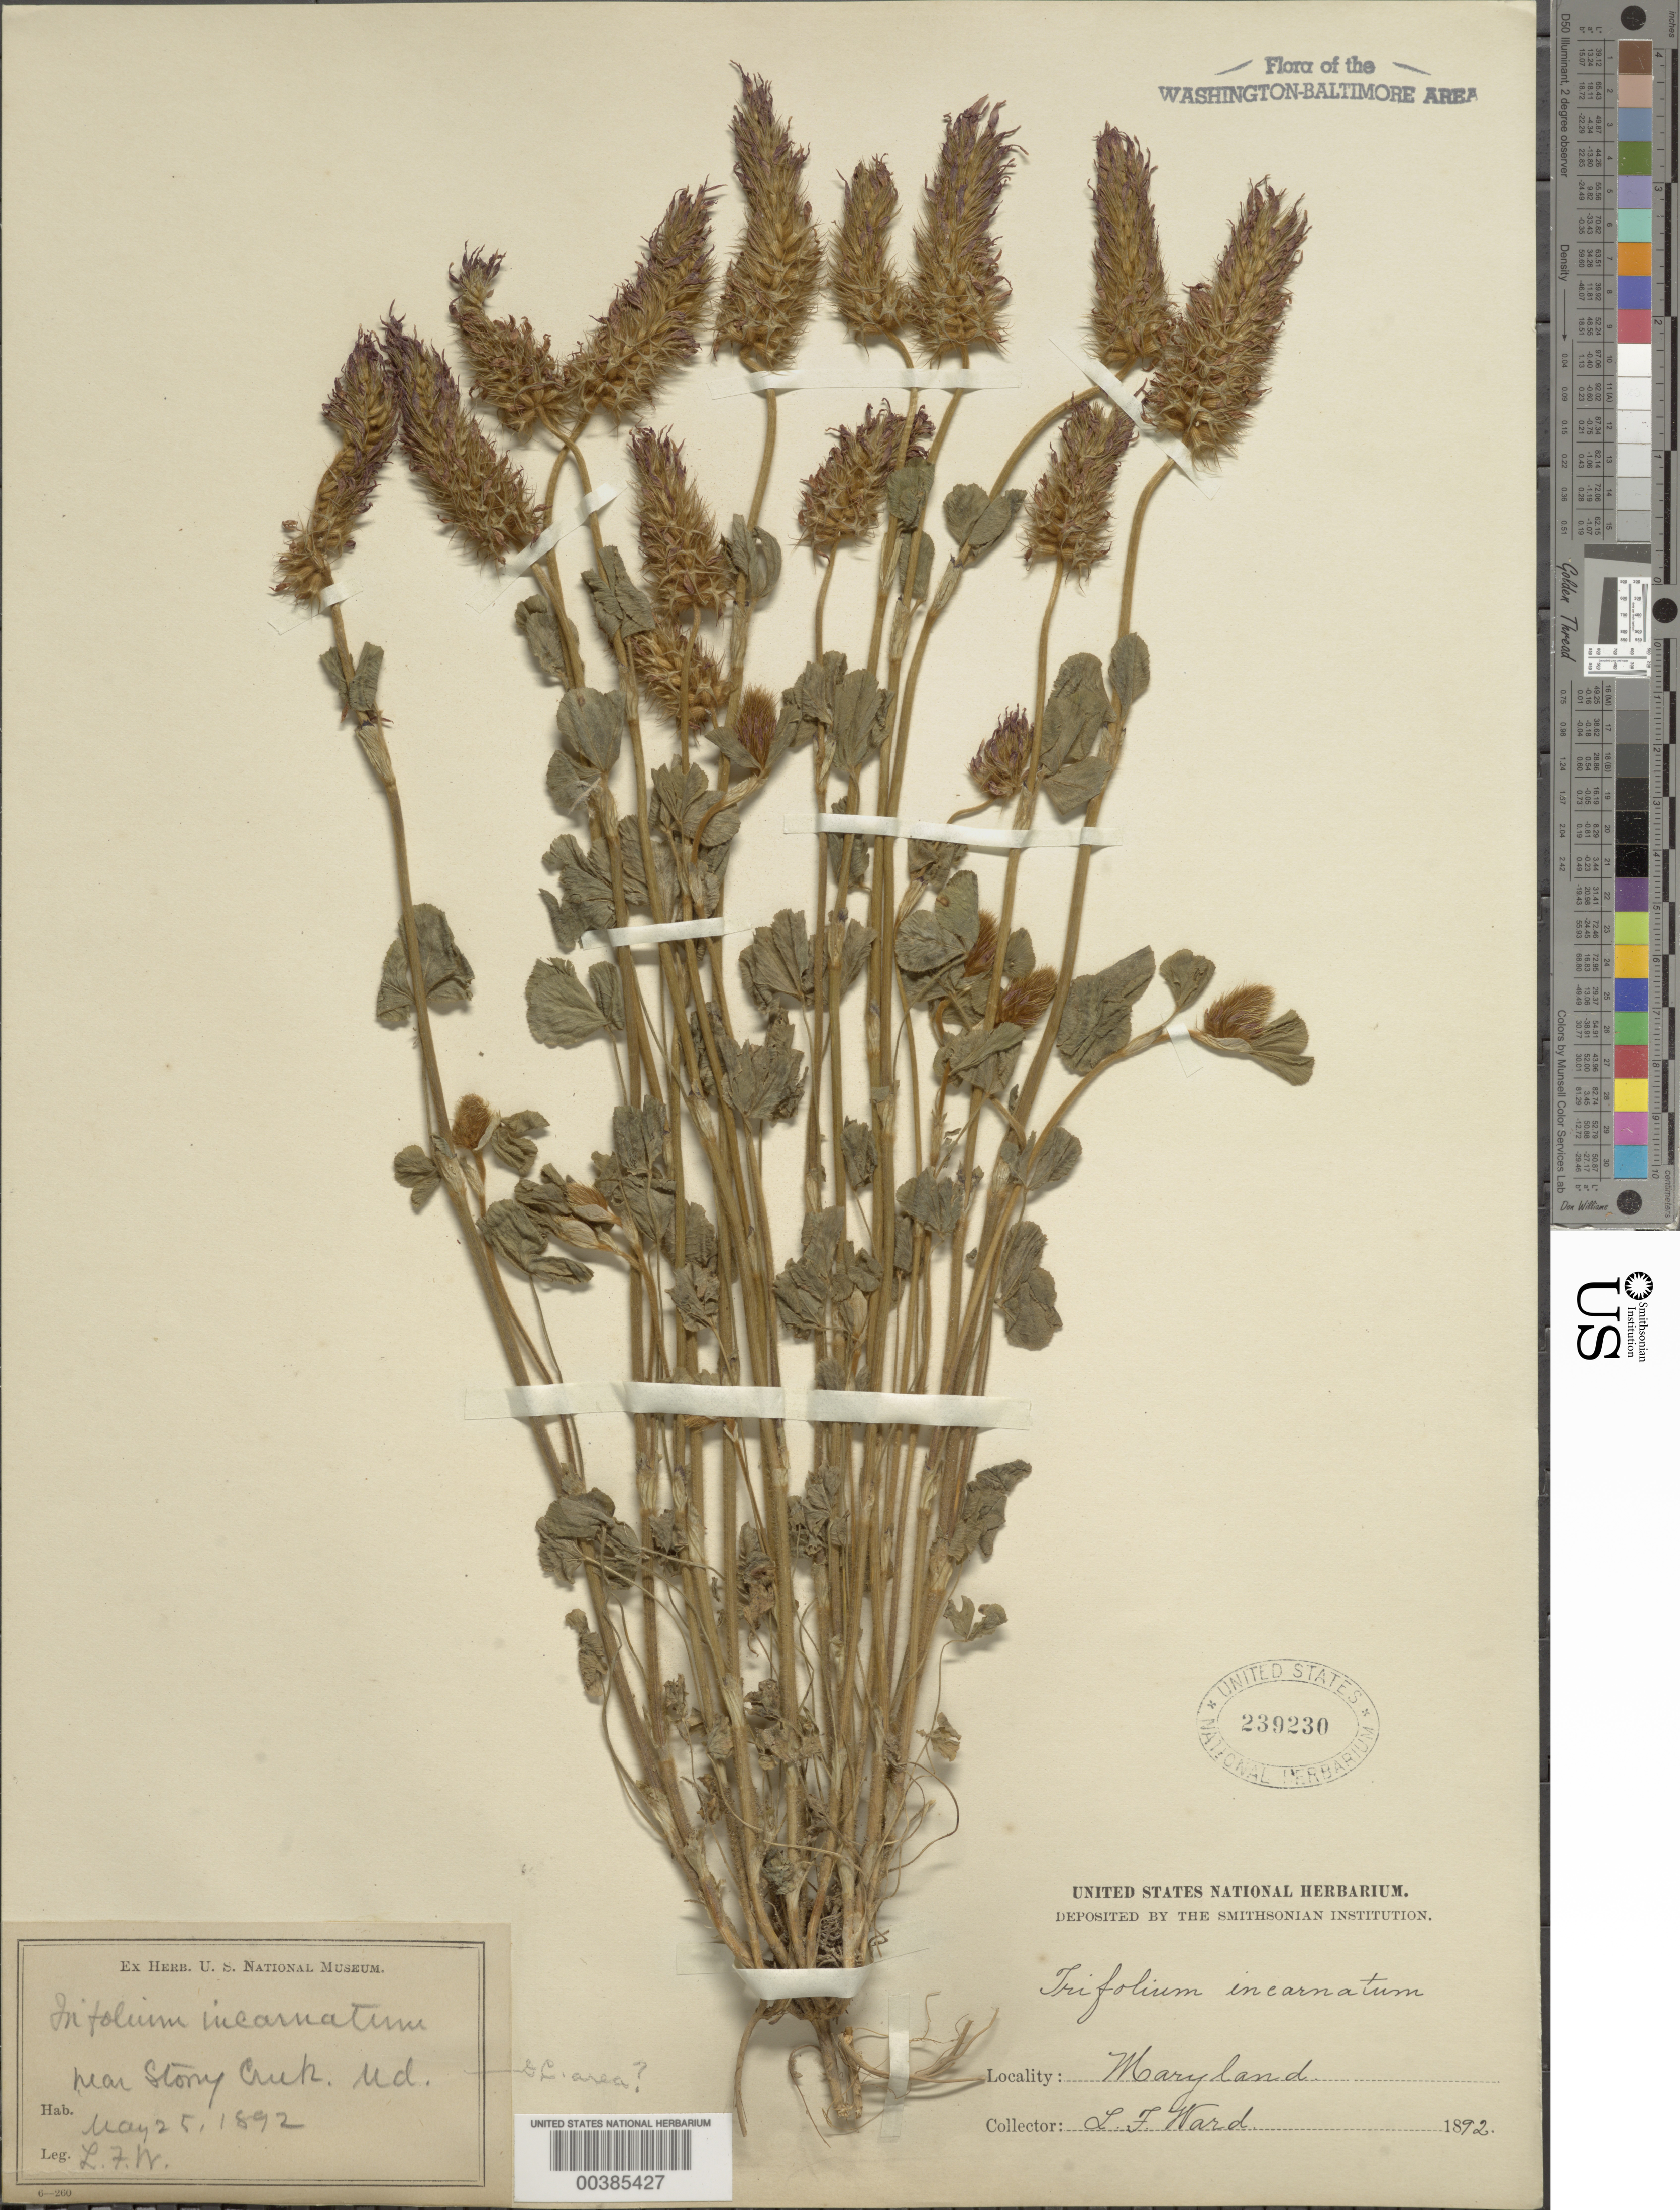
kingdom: Plantae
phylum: Tracheophyta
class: Magnoliopsida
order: Fabales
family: Fabaceae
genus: Trifolium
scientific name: Trifolium incarnatum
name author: L.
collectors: L. F. Ward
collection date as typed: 25 May 1892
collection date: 1892-05-25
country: United States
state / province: Maryland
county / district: Anne Arundel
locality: Stony Creek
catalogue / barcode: US 239230